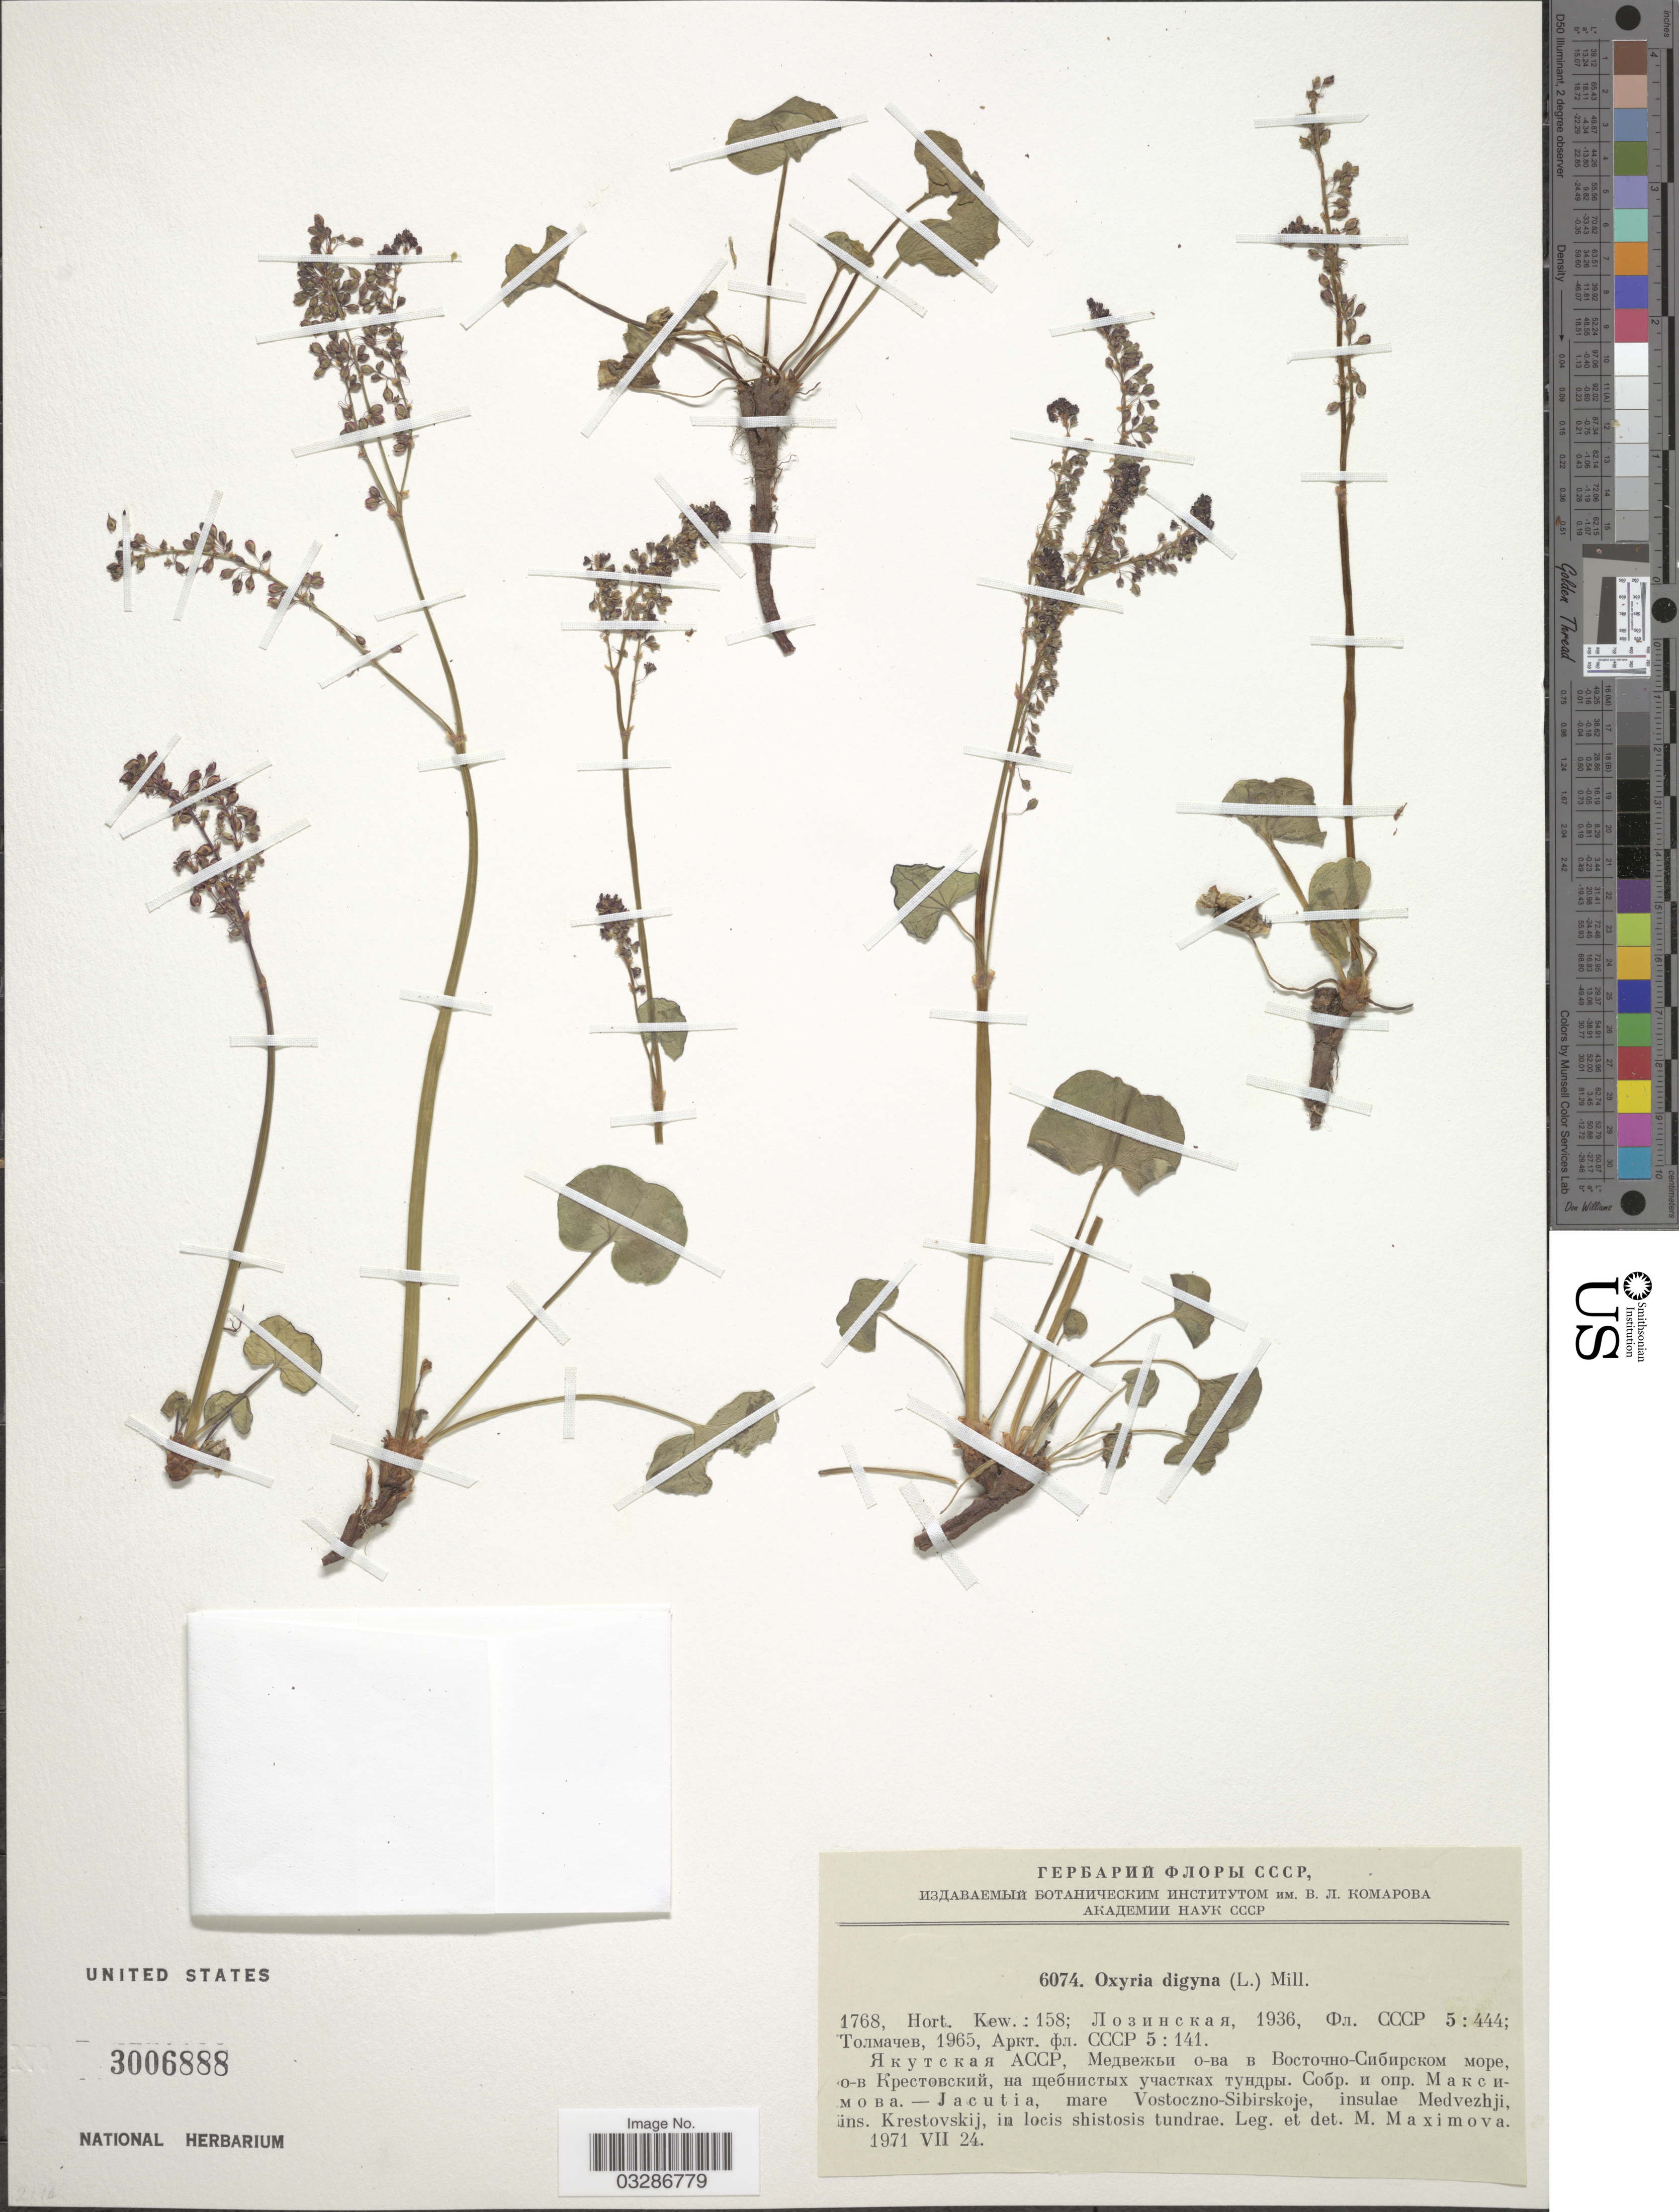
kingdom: Plantae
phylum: Tracheophyta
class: Magnoliopsida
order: Caryophyllales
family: Polygonaceae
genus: Oxyria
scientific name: Oxyria digyna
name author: (L.) Hill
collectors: M. Maximova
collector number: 6074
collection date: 1971-07-24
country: Russian Federation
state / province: Sakha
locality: Jacutia, mare Vostoczno-Sibirskoje, insulae Medvezhji, ins. Krestovskij, in locis shistosis tundrae.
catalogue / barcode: US 3006888